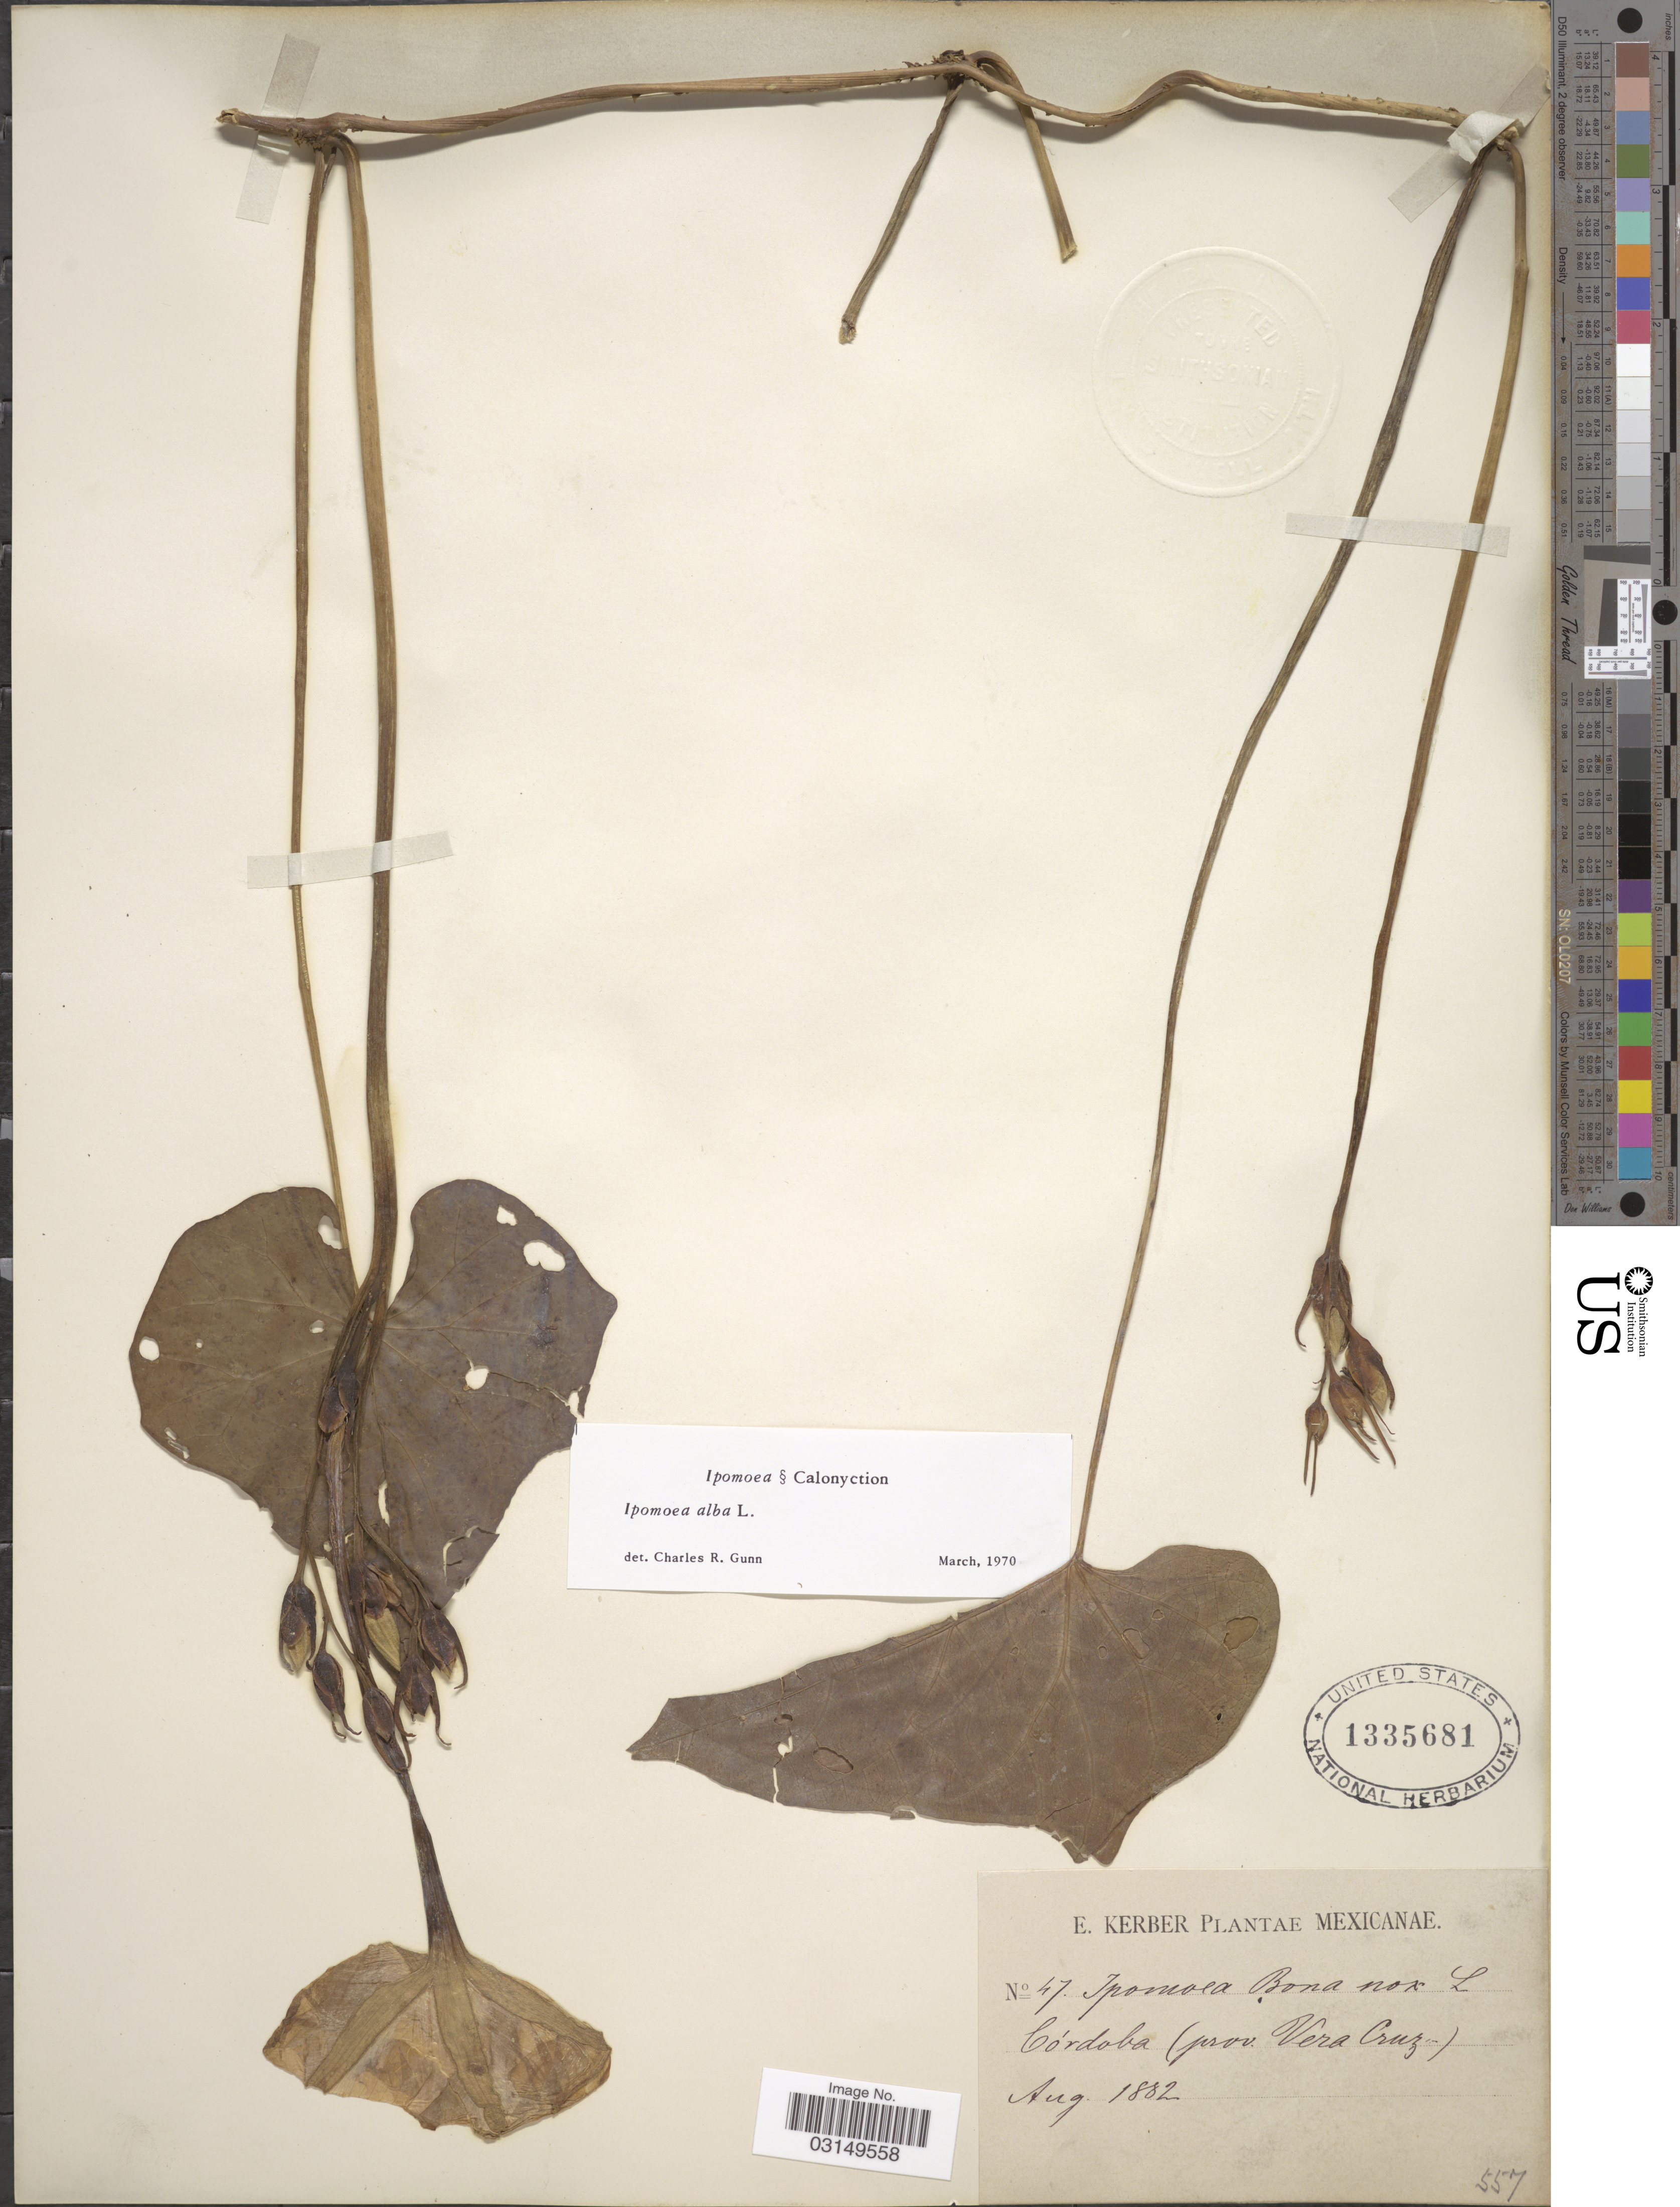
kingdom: Plantae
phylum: Tracheophyta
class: Magnoliopsida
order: Solanales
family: Convolvulaceae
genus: Ipomoea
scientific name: Ipomoea alba L.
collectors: E. Kerber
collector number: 47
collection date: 1882-08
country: Mexico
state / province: Veracruz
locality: Córdoba (prov. Vera Cruz).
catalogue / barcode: US 1335681